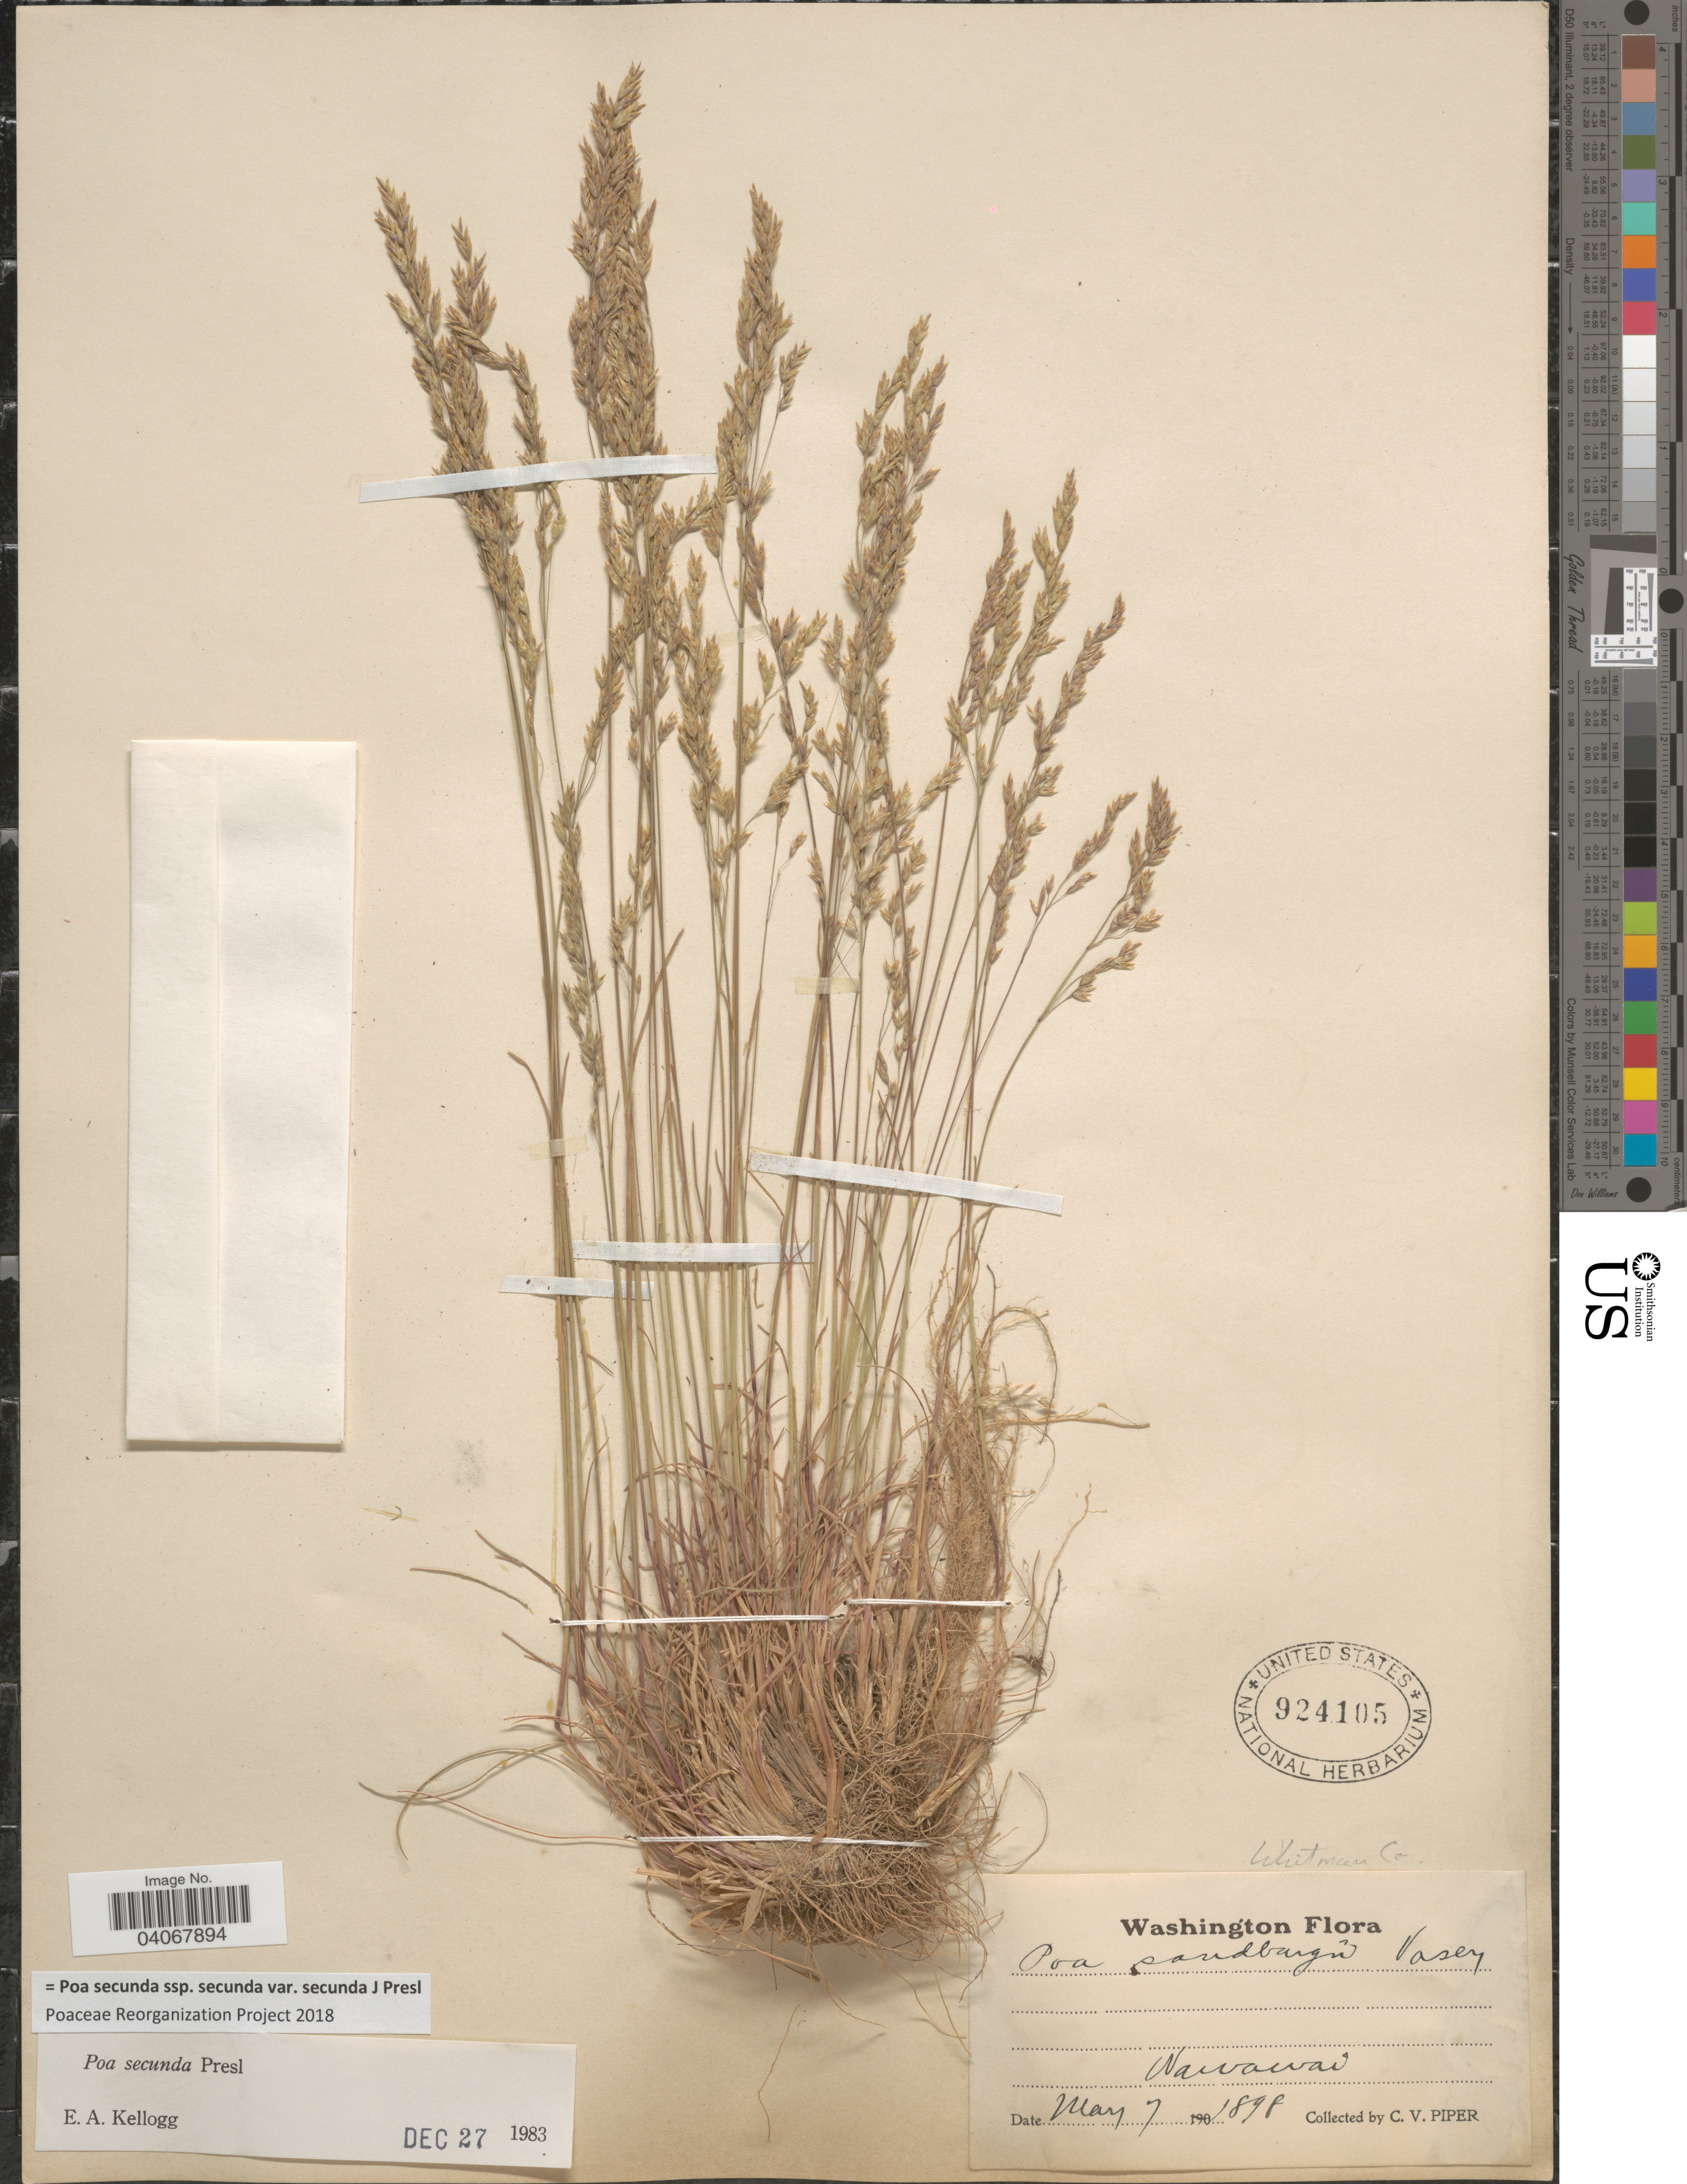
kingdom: Plantae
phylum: Tracheophyta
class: Liliopsida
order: Poales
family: Poaceae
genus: Poa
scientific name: Poa secunda subsp. secunda var. secunda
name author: J. Presl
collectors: C. V. Piper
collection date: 1898-05-07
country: United States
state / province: Washington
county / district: Whitman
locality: Whitman Co. Wawawai.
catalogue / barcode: US 924105